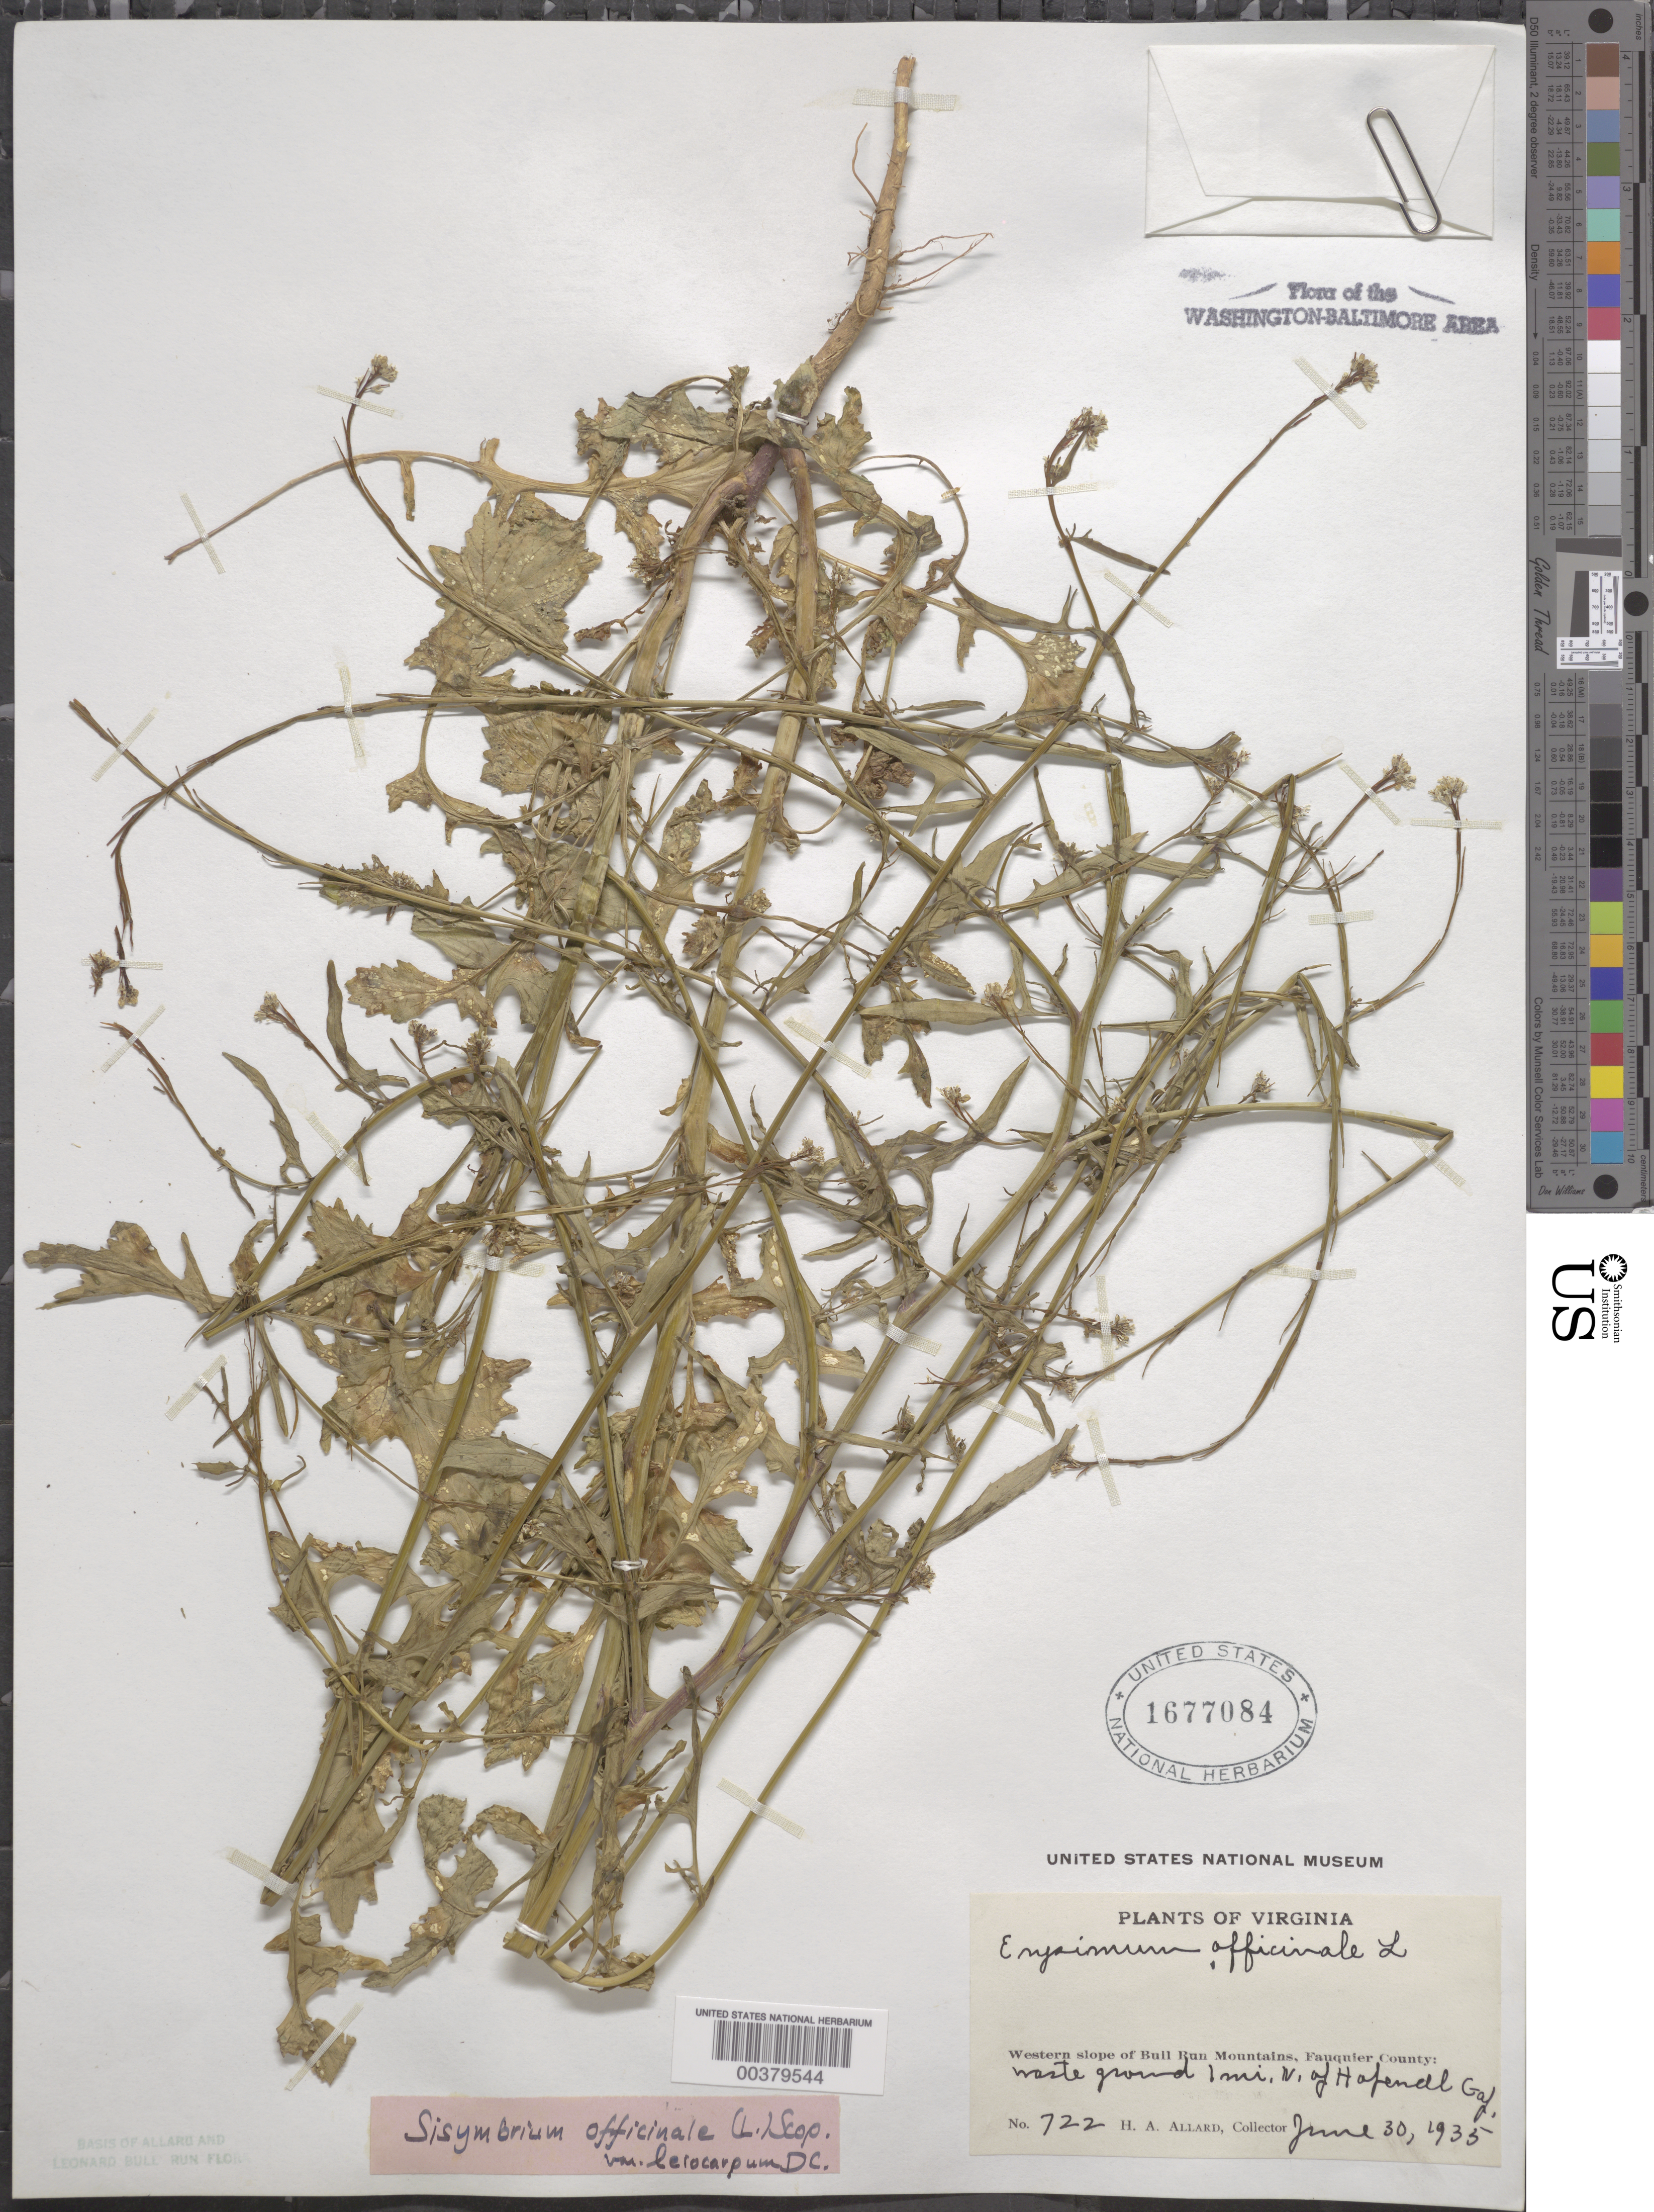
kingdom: Plantae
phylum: Tracheophyta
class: Magnoliopsida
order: Brassicales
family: Brassicaceae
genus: Sisymbrium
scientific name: Sisymbrium officinale var. leiocarpum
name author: DC.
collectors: H. A. Allard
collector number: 722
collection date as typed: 30 Jun 1935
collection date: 1935-06-30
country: United States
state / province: Virginia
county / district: Fauquier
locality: North of Hopewell Gap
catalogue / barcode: US 1677084